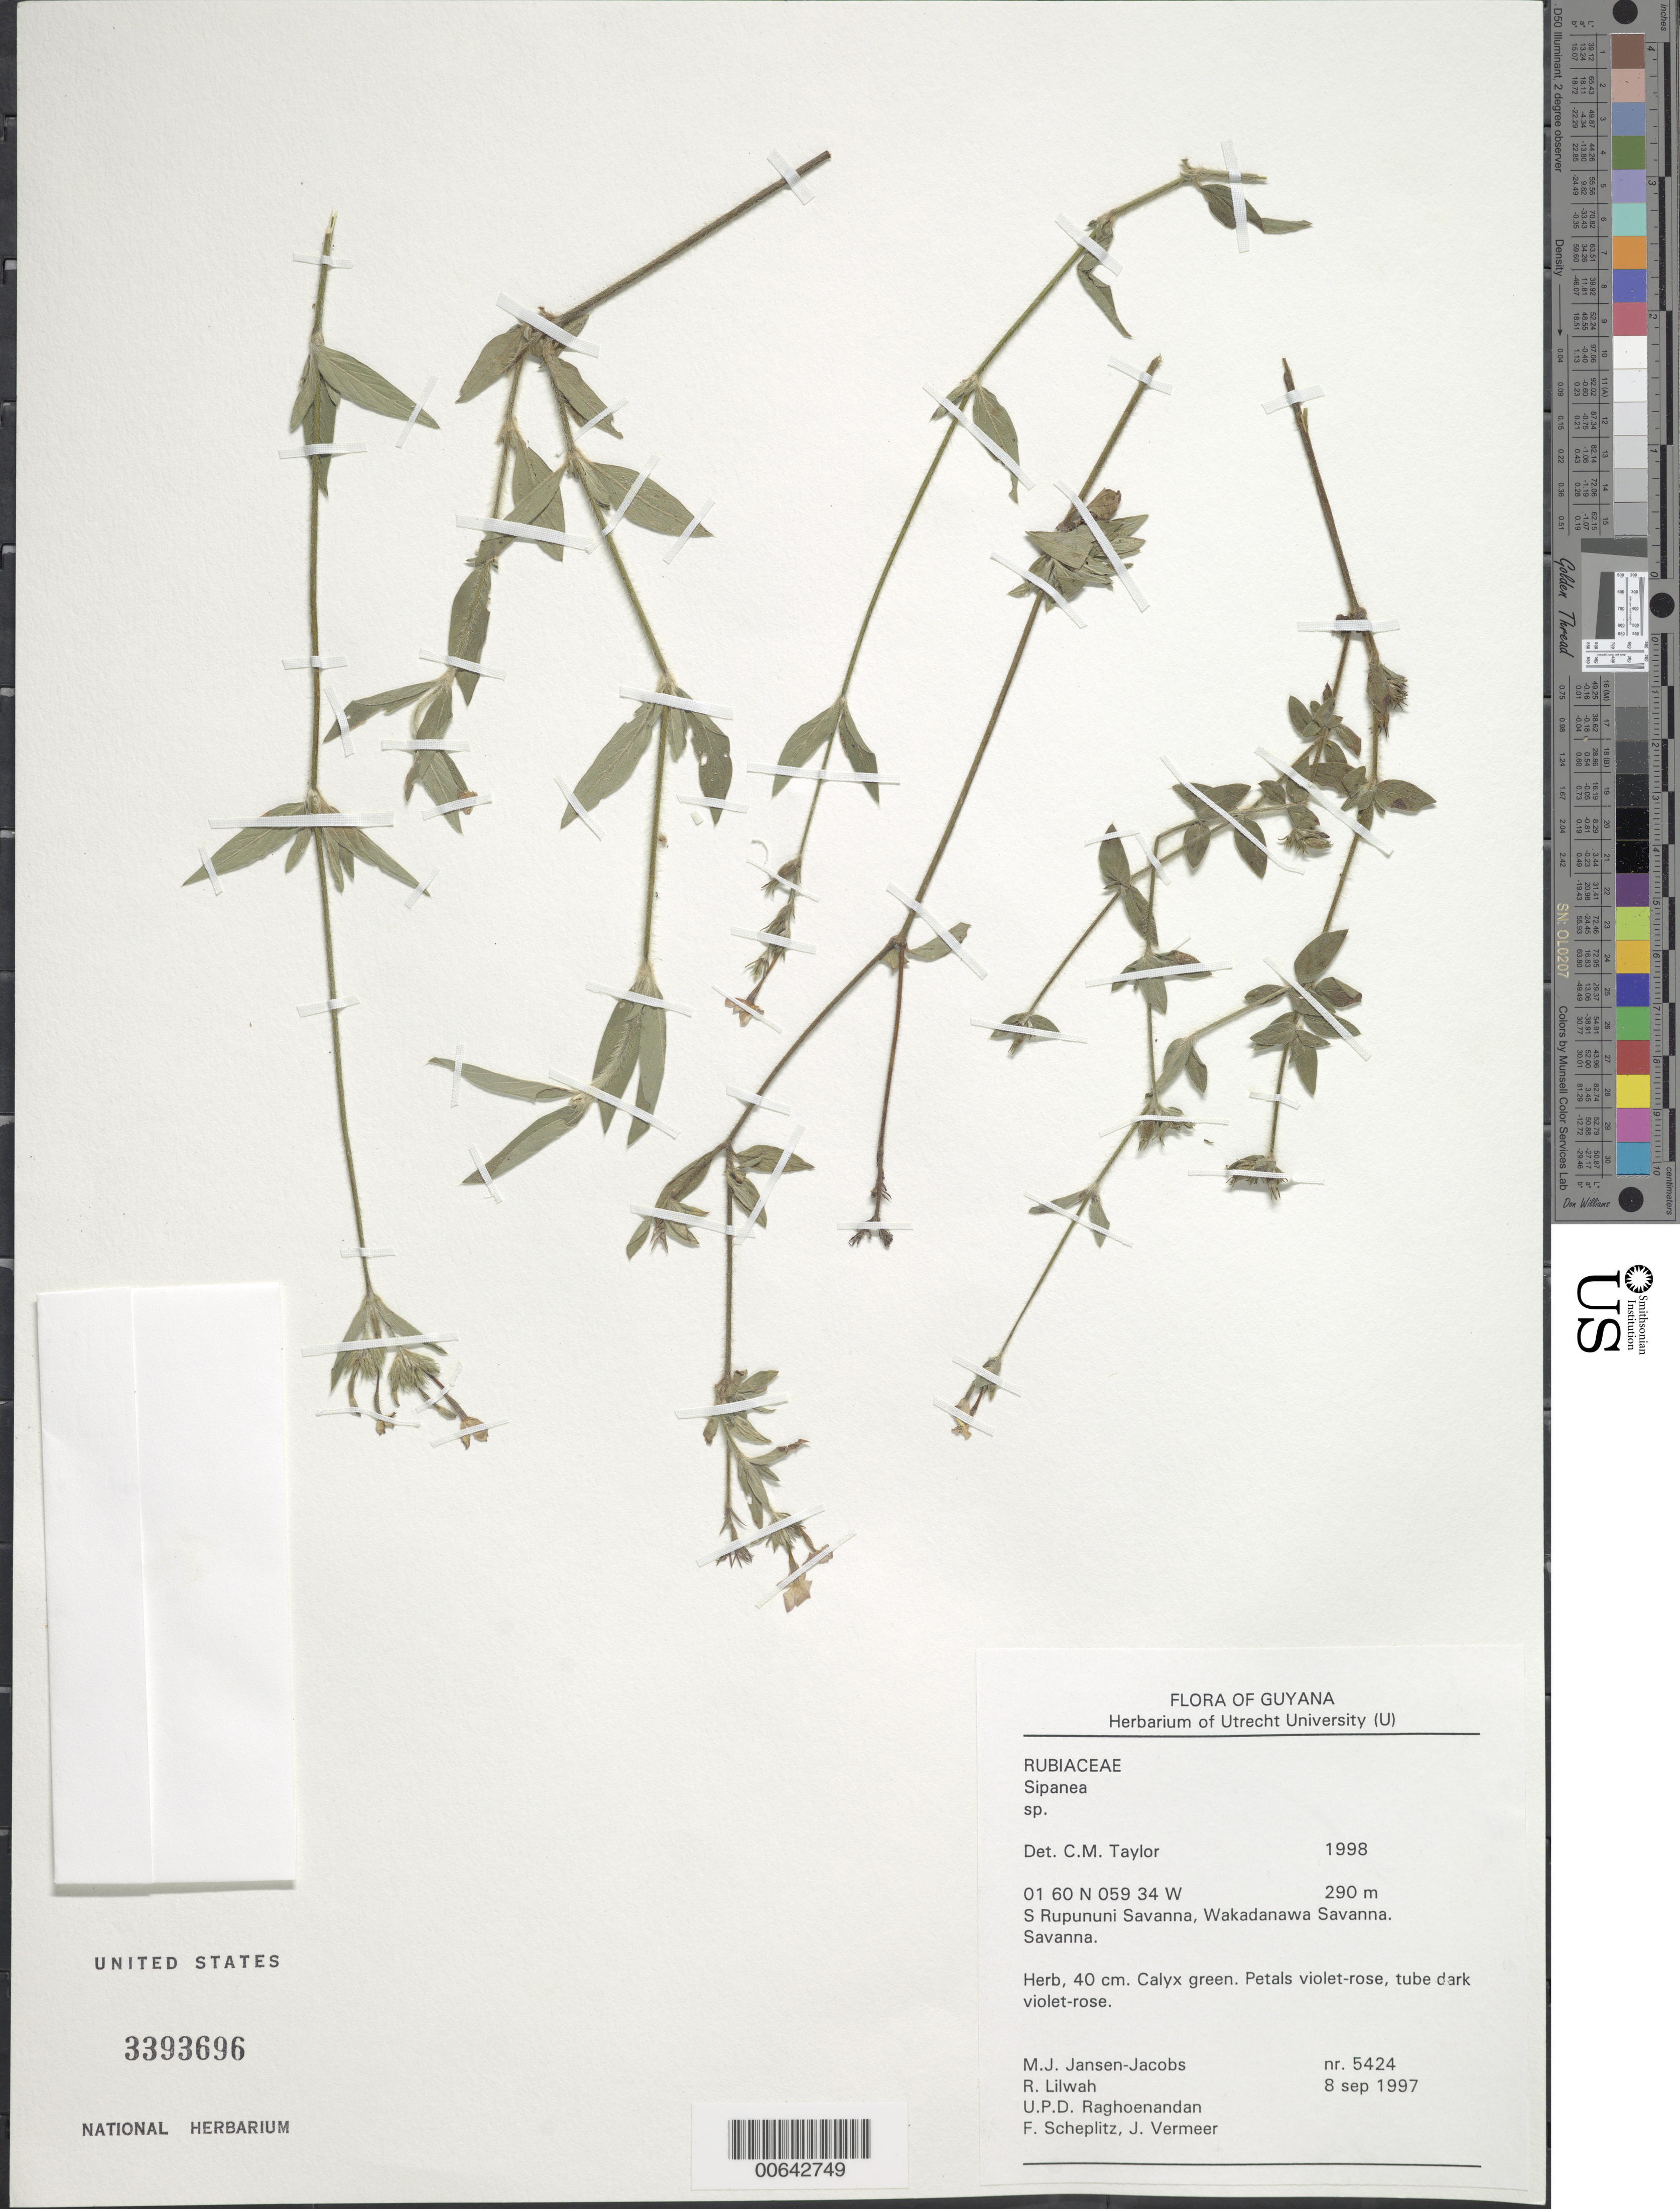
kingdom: Plantae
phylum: Tracheophyta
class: Magnoliopsida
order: Gentianales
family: Rubiaceae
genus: Sipanea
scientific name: Sipanea sp.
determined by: Taylor, Charlotte M.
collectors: M. J. Jansen-Jacobs, R. Lilwah, U. Raghoenandan, F. Scheplitz & J. Vermeer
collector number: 5424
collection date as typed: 8-Sep-97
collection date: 1997-09-08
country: Guyana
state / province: U. Takutu-U. Essequibo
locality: S. Rupununi savanna, Wakadanawa Savanna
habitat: Savanna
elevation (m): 290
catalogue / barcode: US 3393696